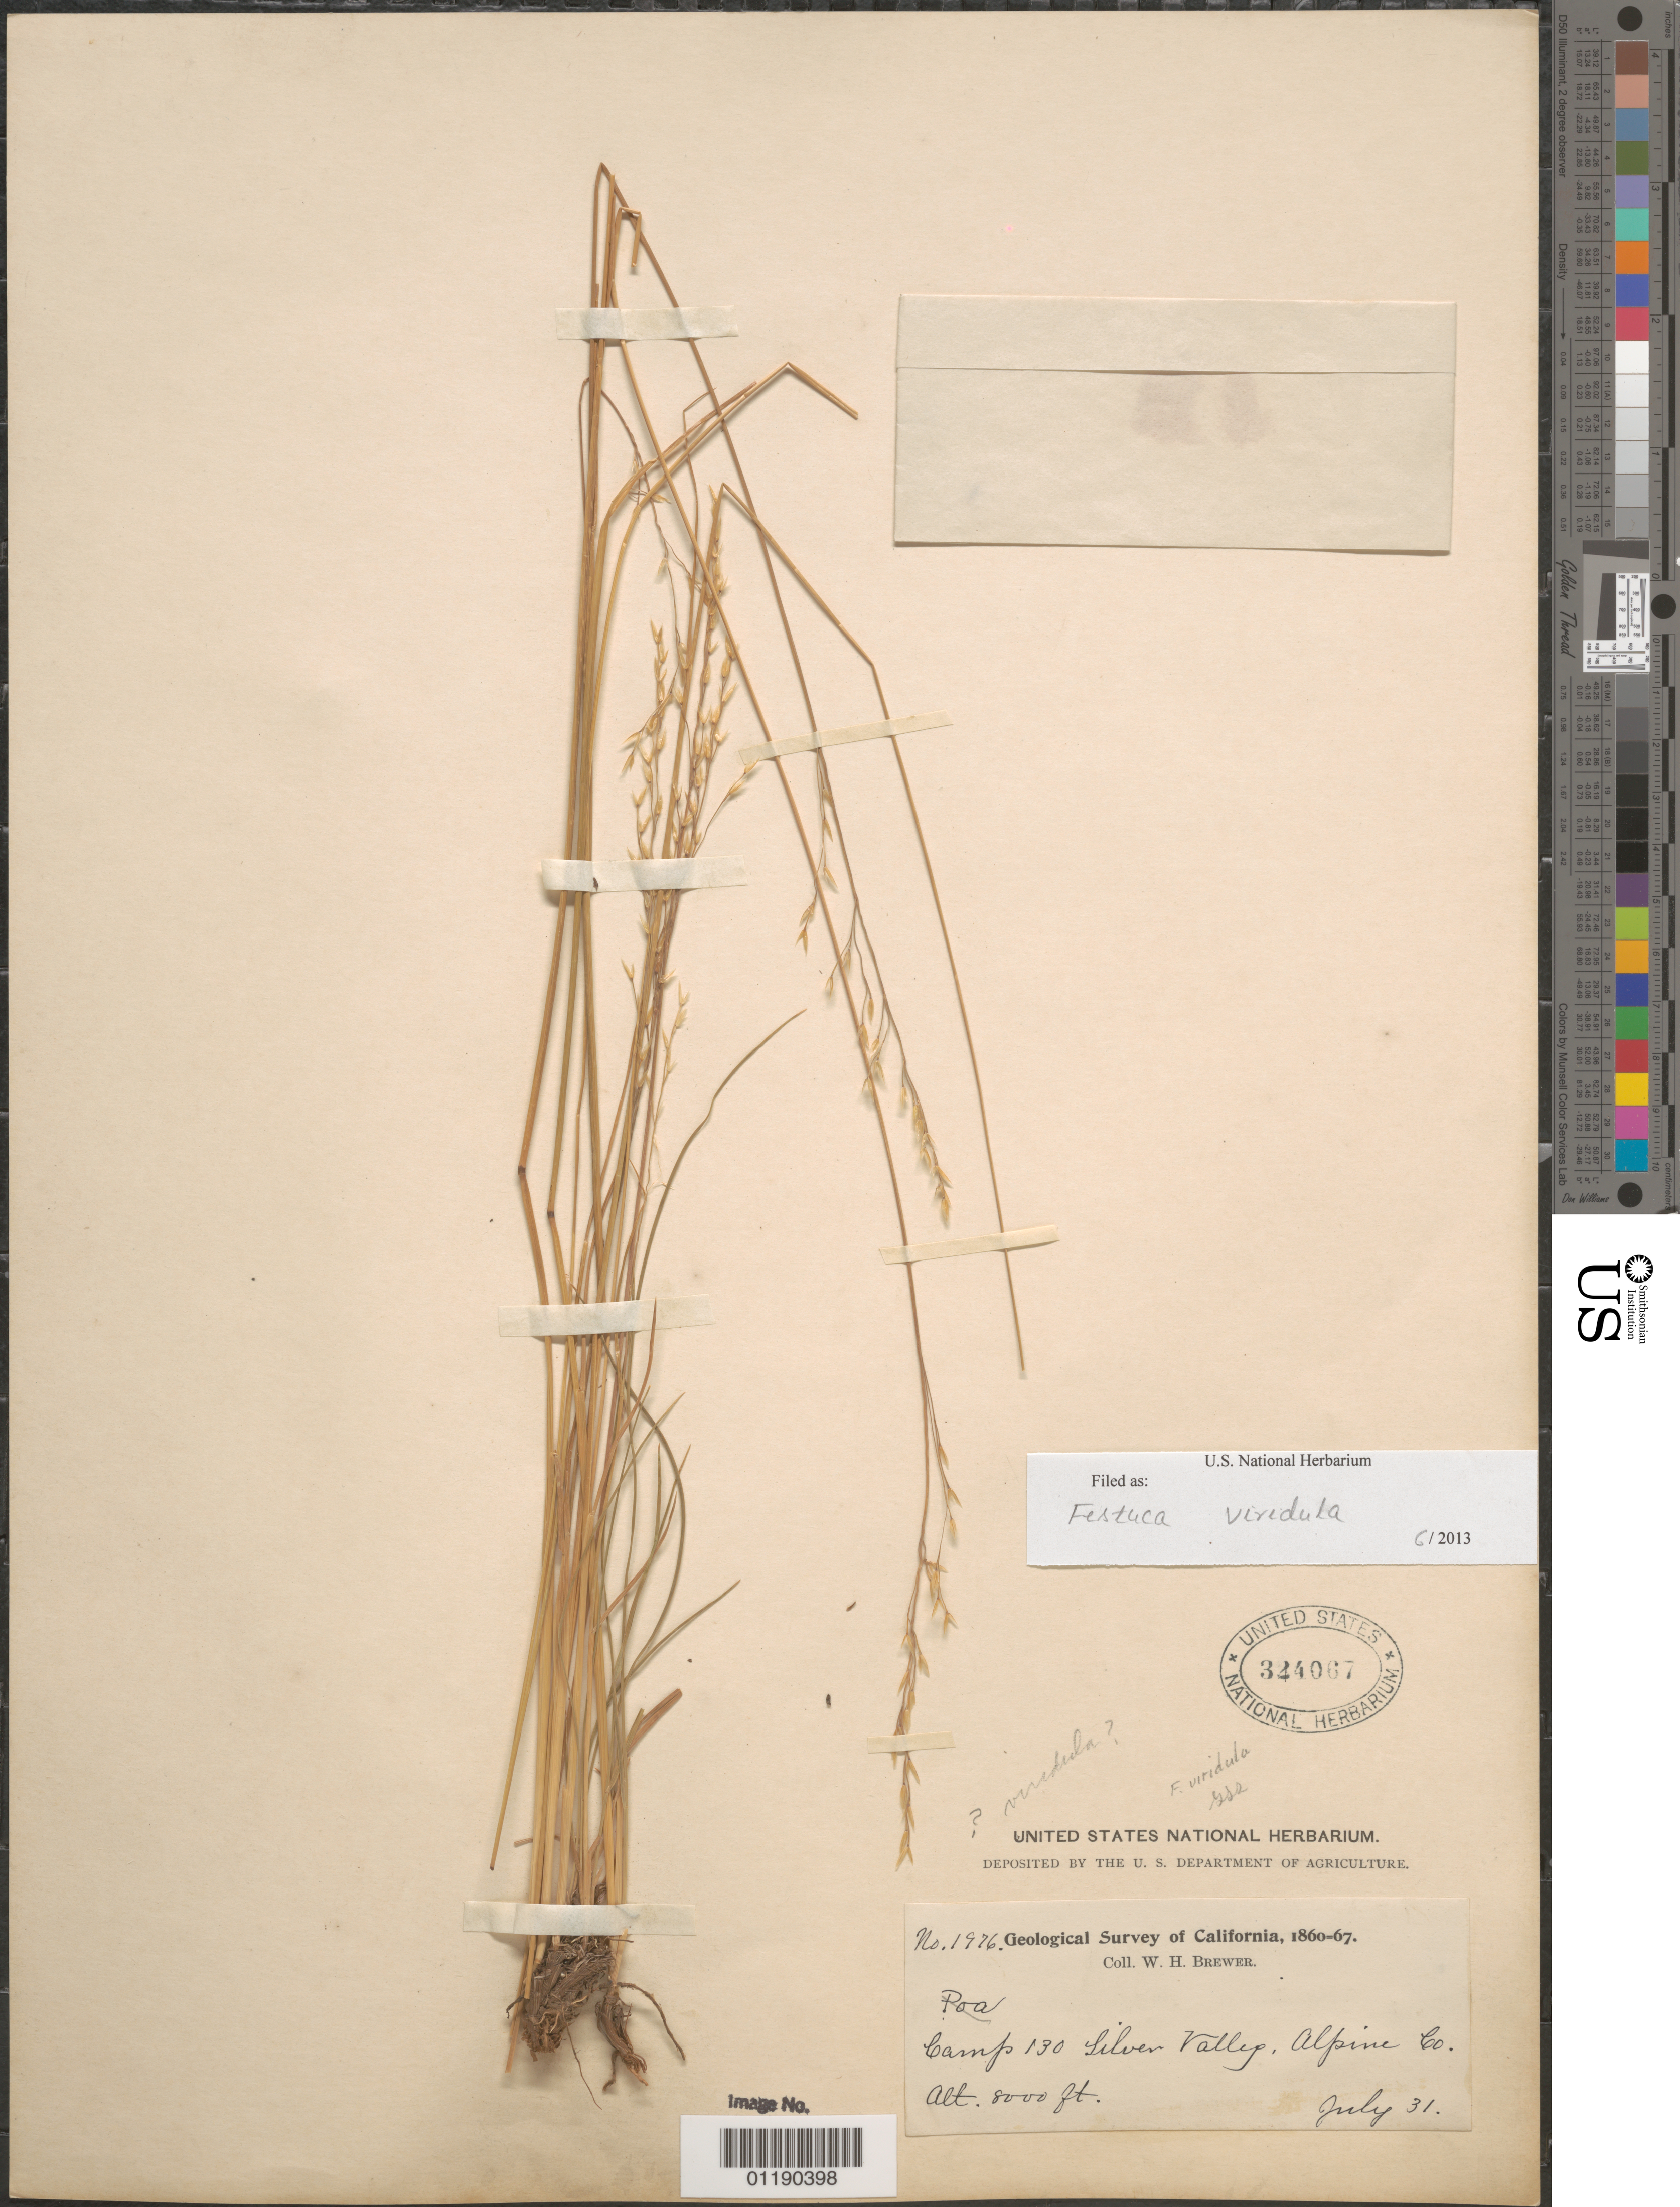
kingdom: Plantae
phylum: Tracheophyta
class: Liliopsida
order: Poales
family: Poaceae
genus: Festuca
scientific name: Festuca viridula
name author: Vasey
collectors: W. H. Brewer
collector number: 1976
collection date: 1860-07-31/1867-07-31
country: United States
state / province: California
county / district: Alpine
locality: Camp 130, Silver Valley.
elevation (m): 2438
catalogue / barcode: US 324067